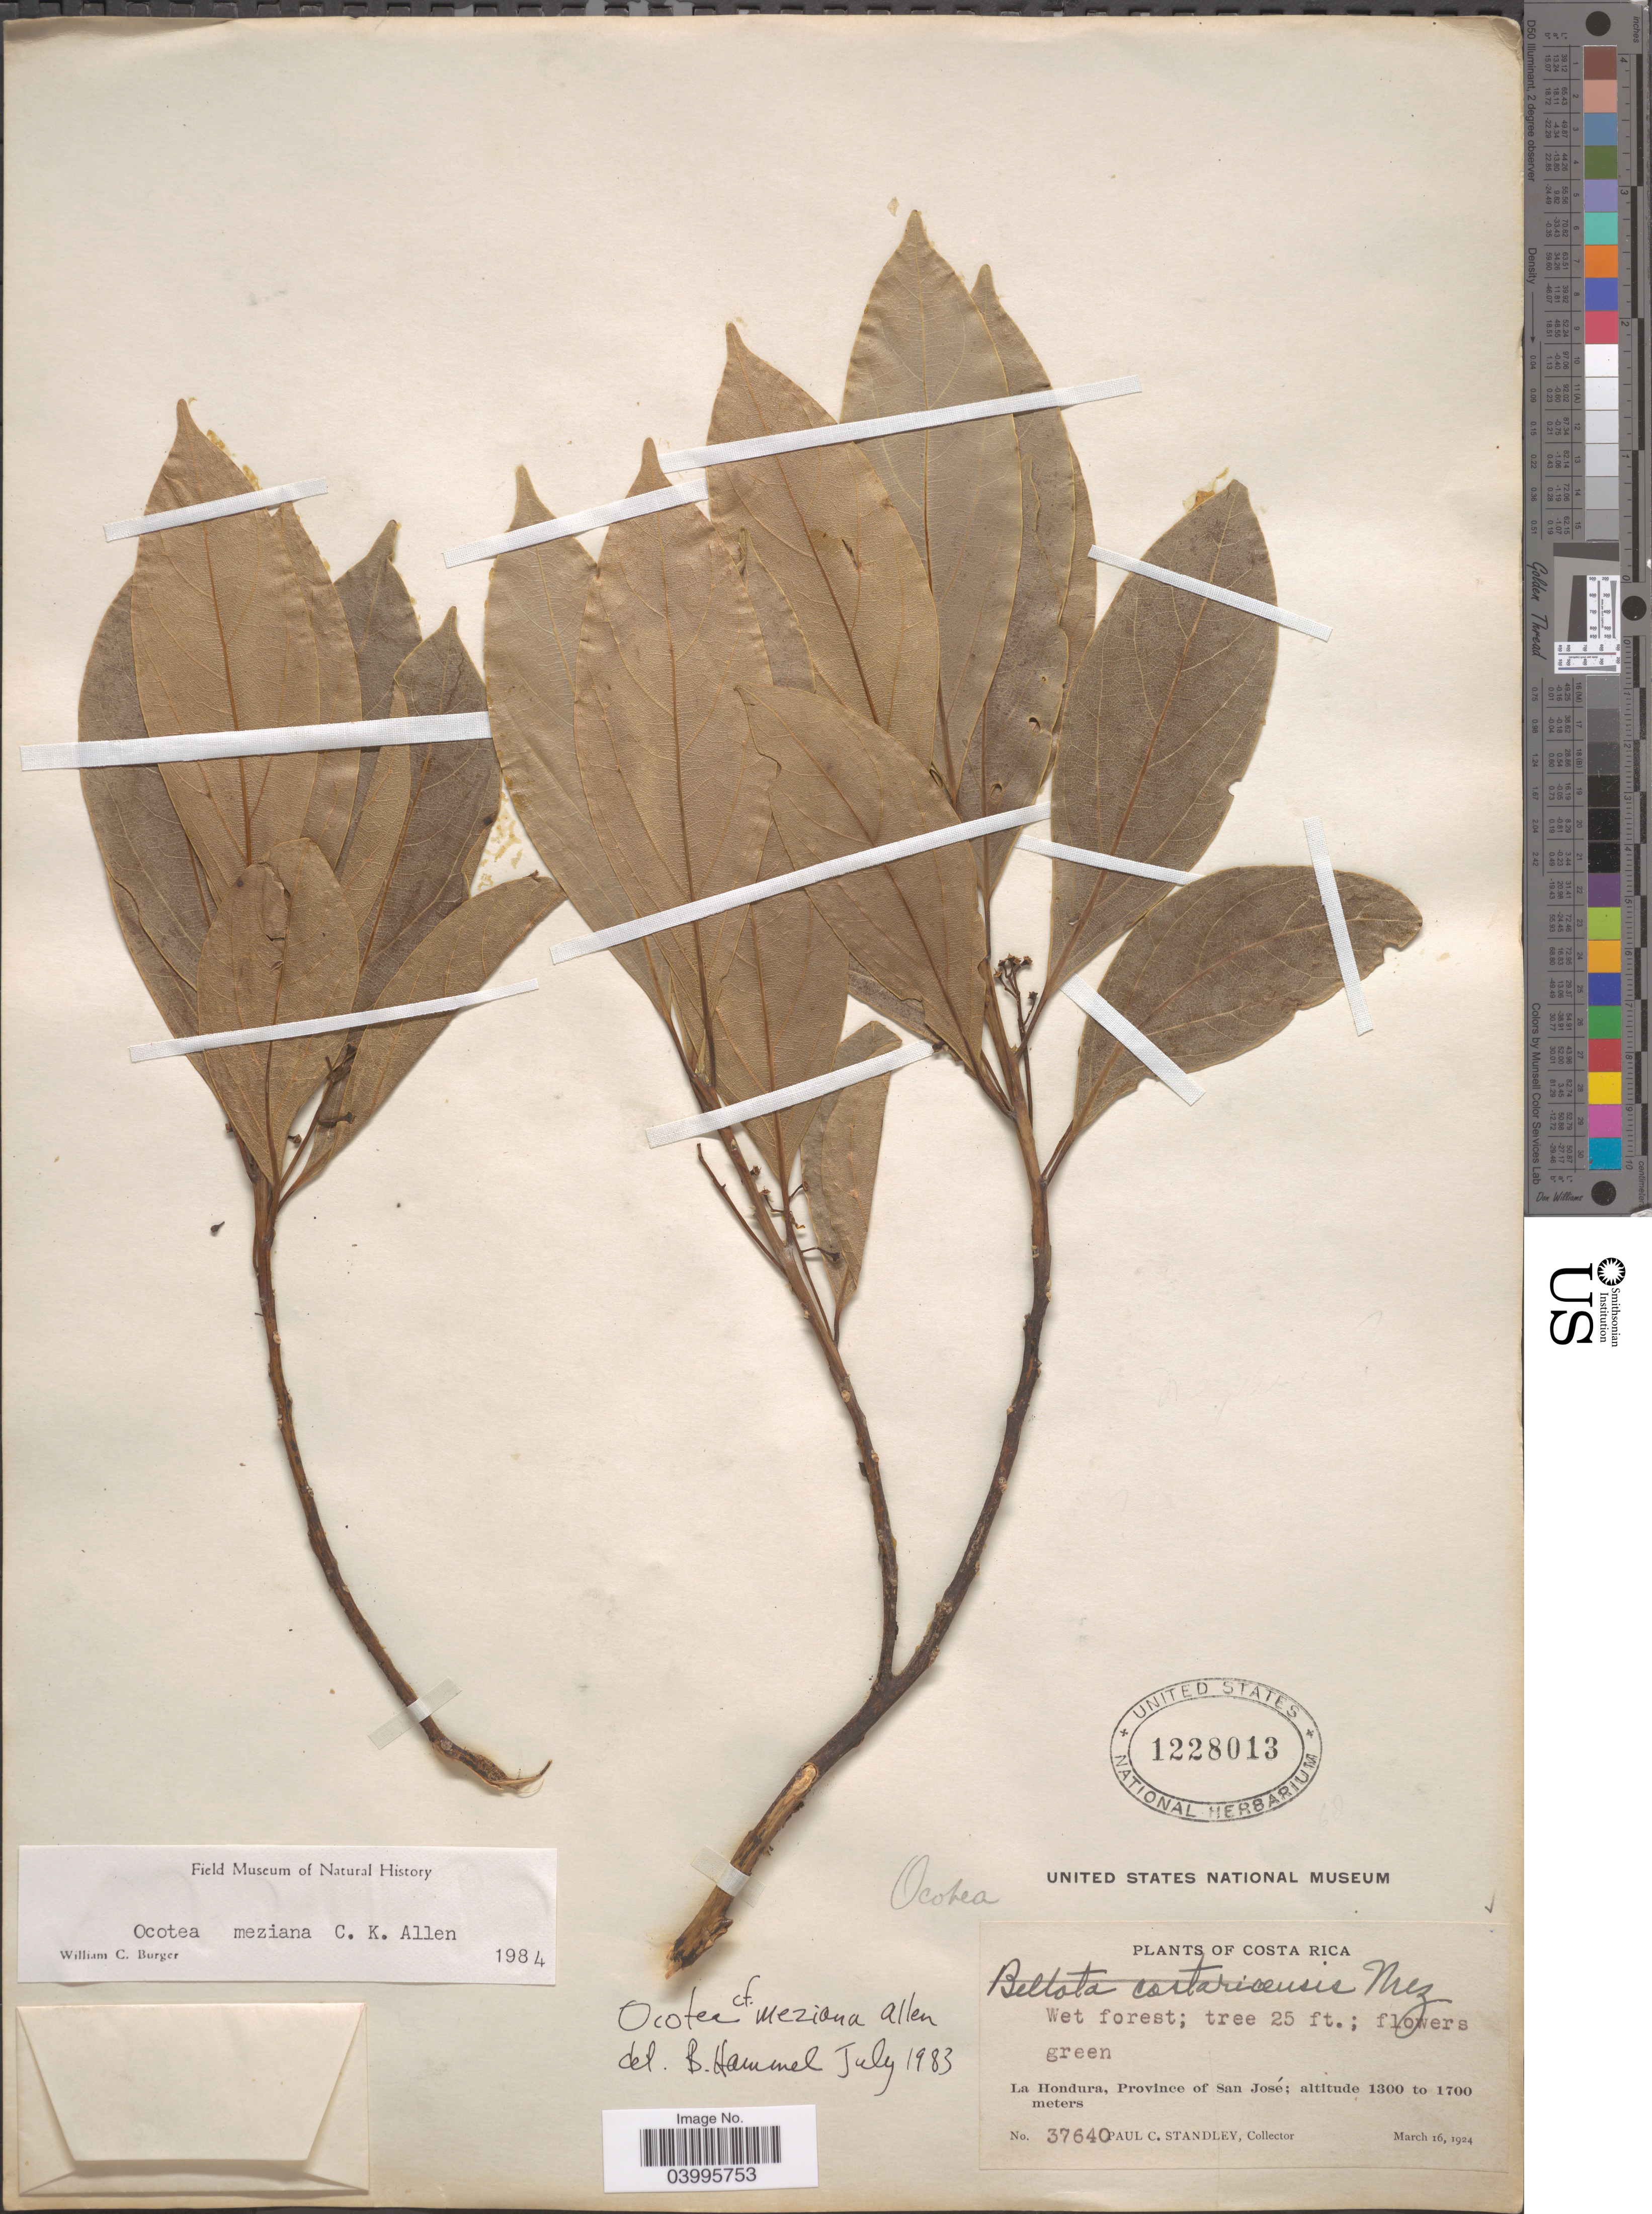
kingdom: Plantae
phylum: Tracheophyta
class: Magnoliopsida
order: Laurales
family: Lauraceae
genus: Ocotea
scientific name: Ocotea meziana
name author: C.K. Allen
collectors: P. C. Standley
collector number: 37640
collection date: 1924-03-16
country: Costa Rica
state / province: San José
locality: La Hondura.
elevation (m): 1300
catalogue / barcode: US 1228013